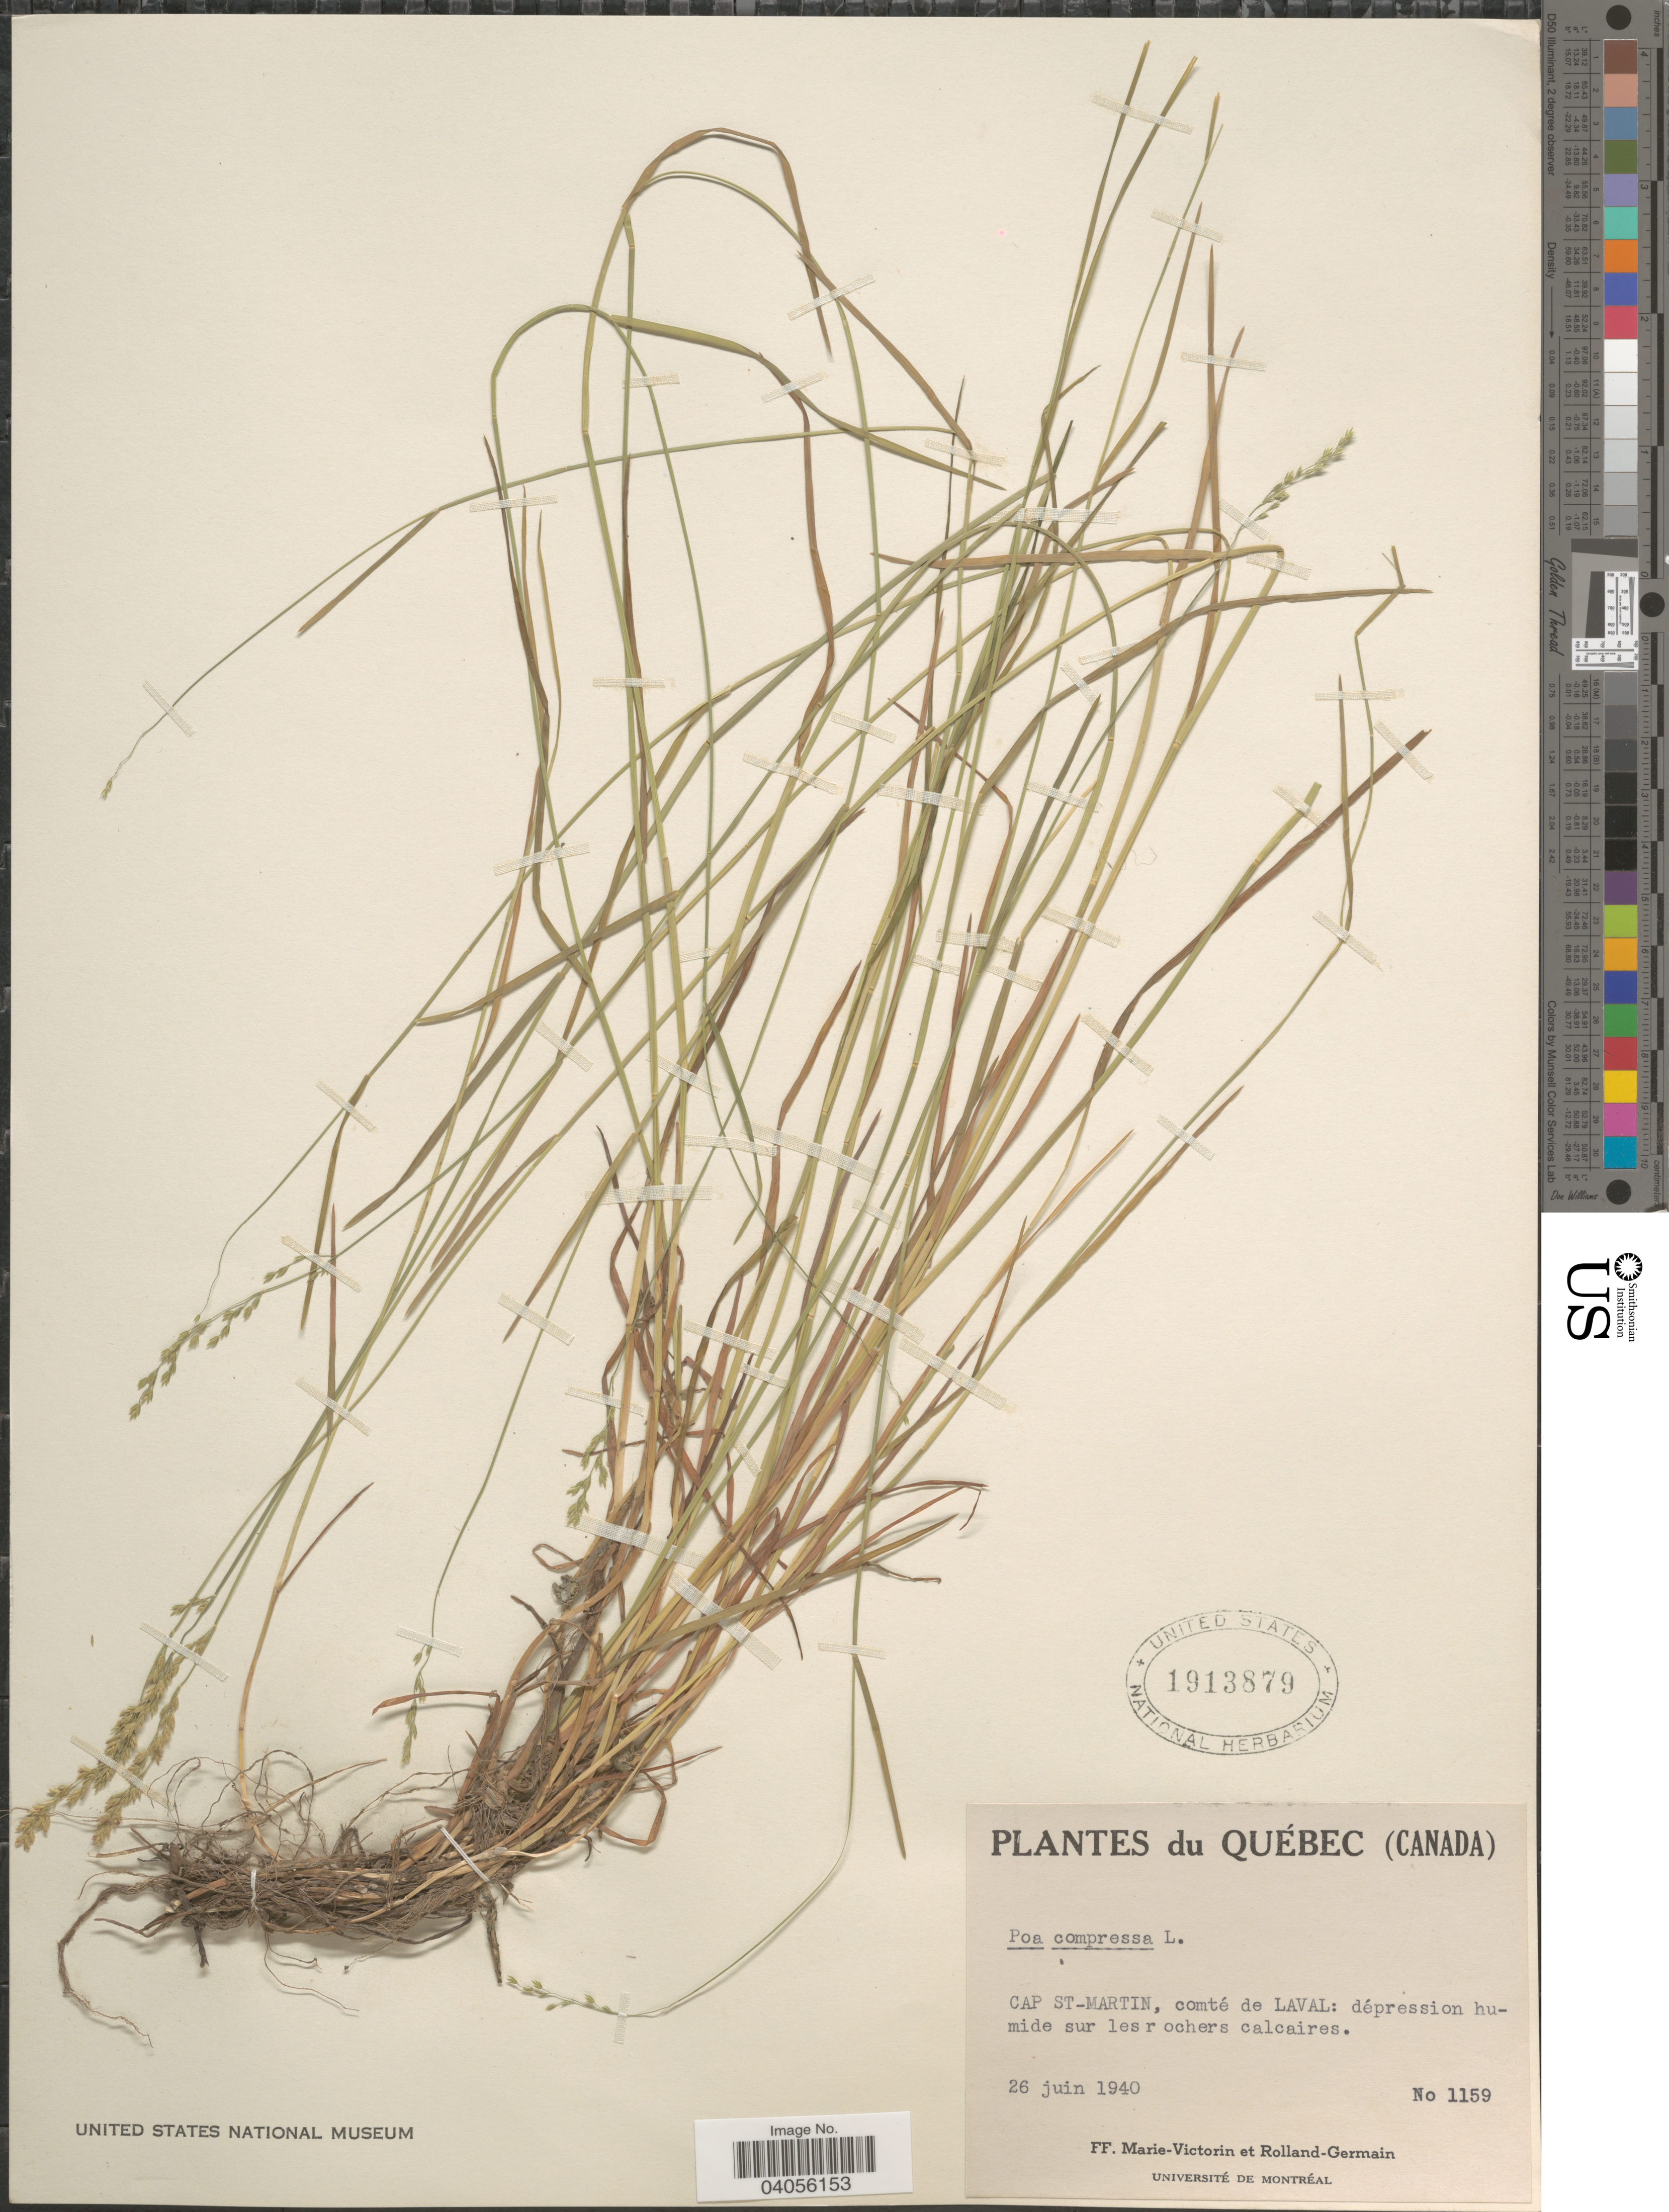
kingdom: Plantae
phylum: Tracheophyta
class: Liliopsida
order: Poales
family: Poaceae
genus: Poa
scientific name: Poa compressa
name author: L.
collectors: F. Marie-Victorin & Rolland-Germain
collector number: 1159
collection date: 1940-06-26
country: Canada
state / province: Quebec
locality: Cap St-Martin, comté de Laval: dépression humide sur les rochers calcaires.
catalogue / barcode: US 1913879